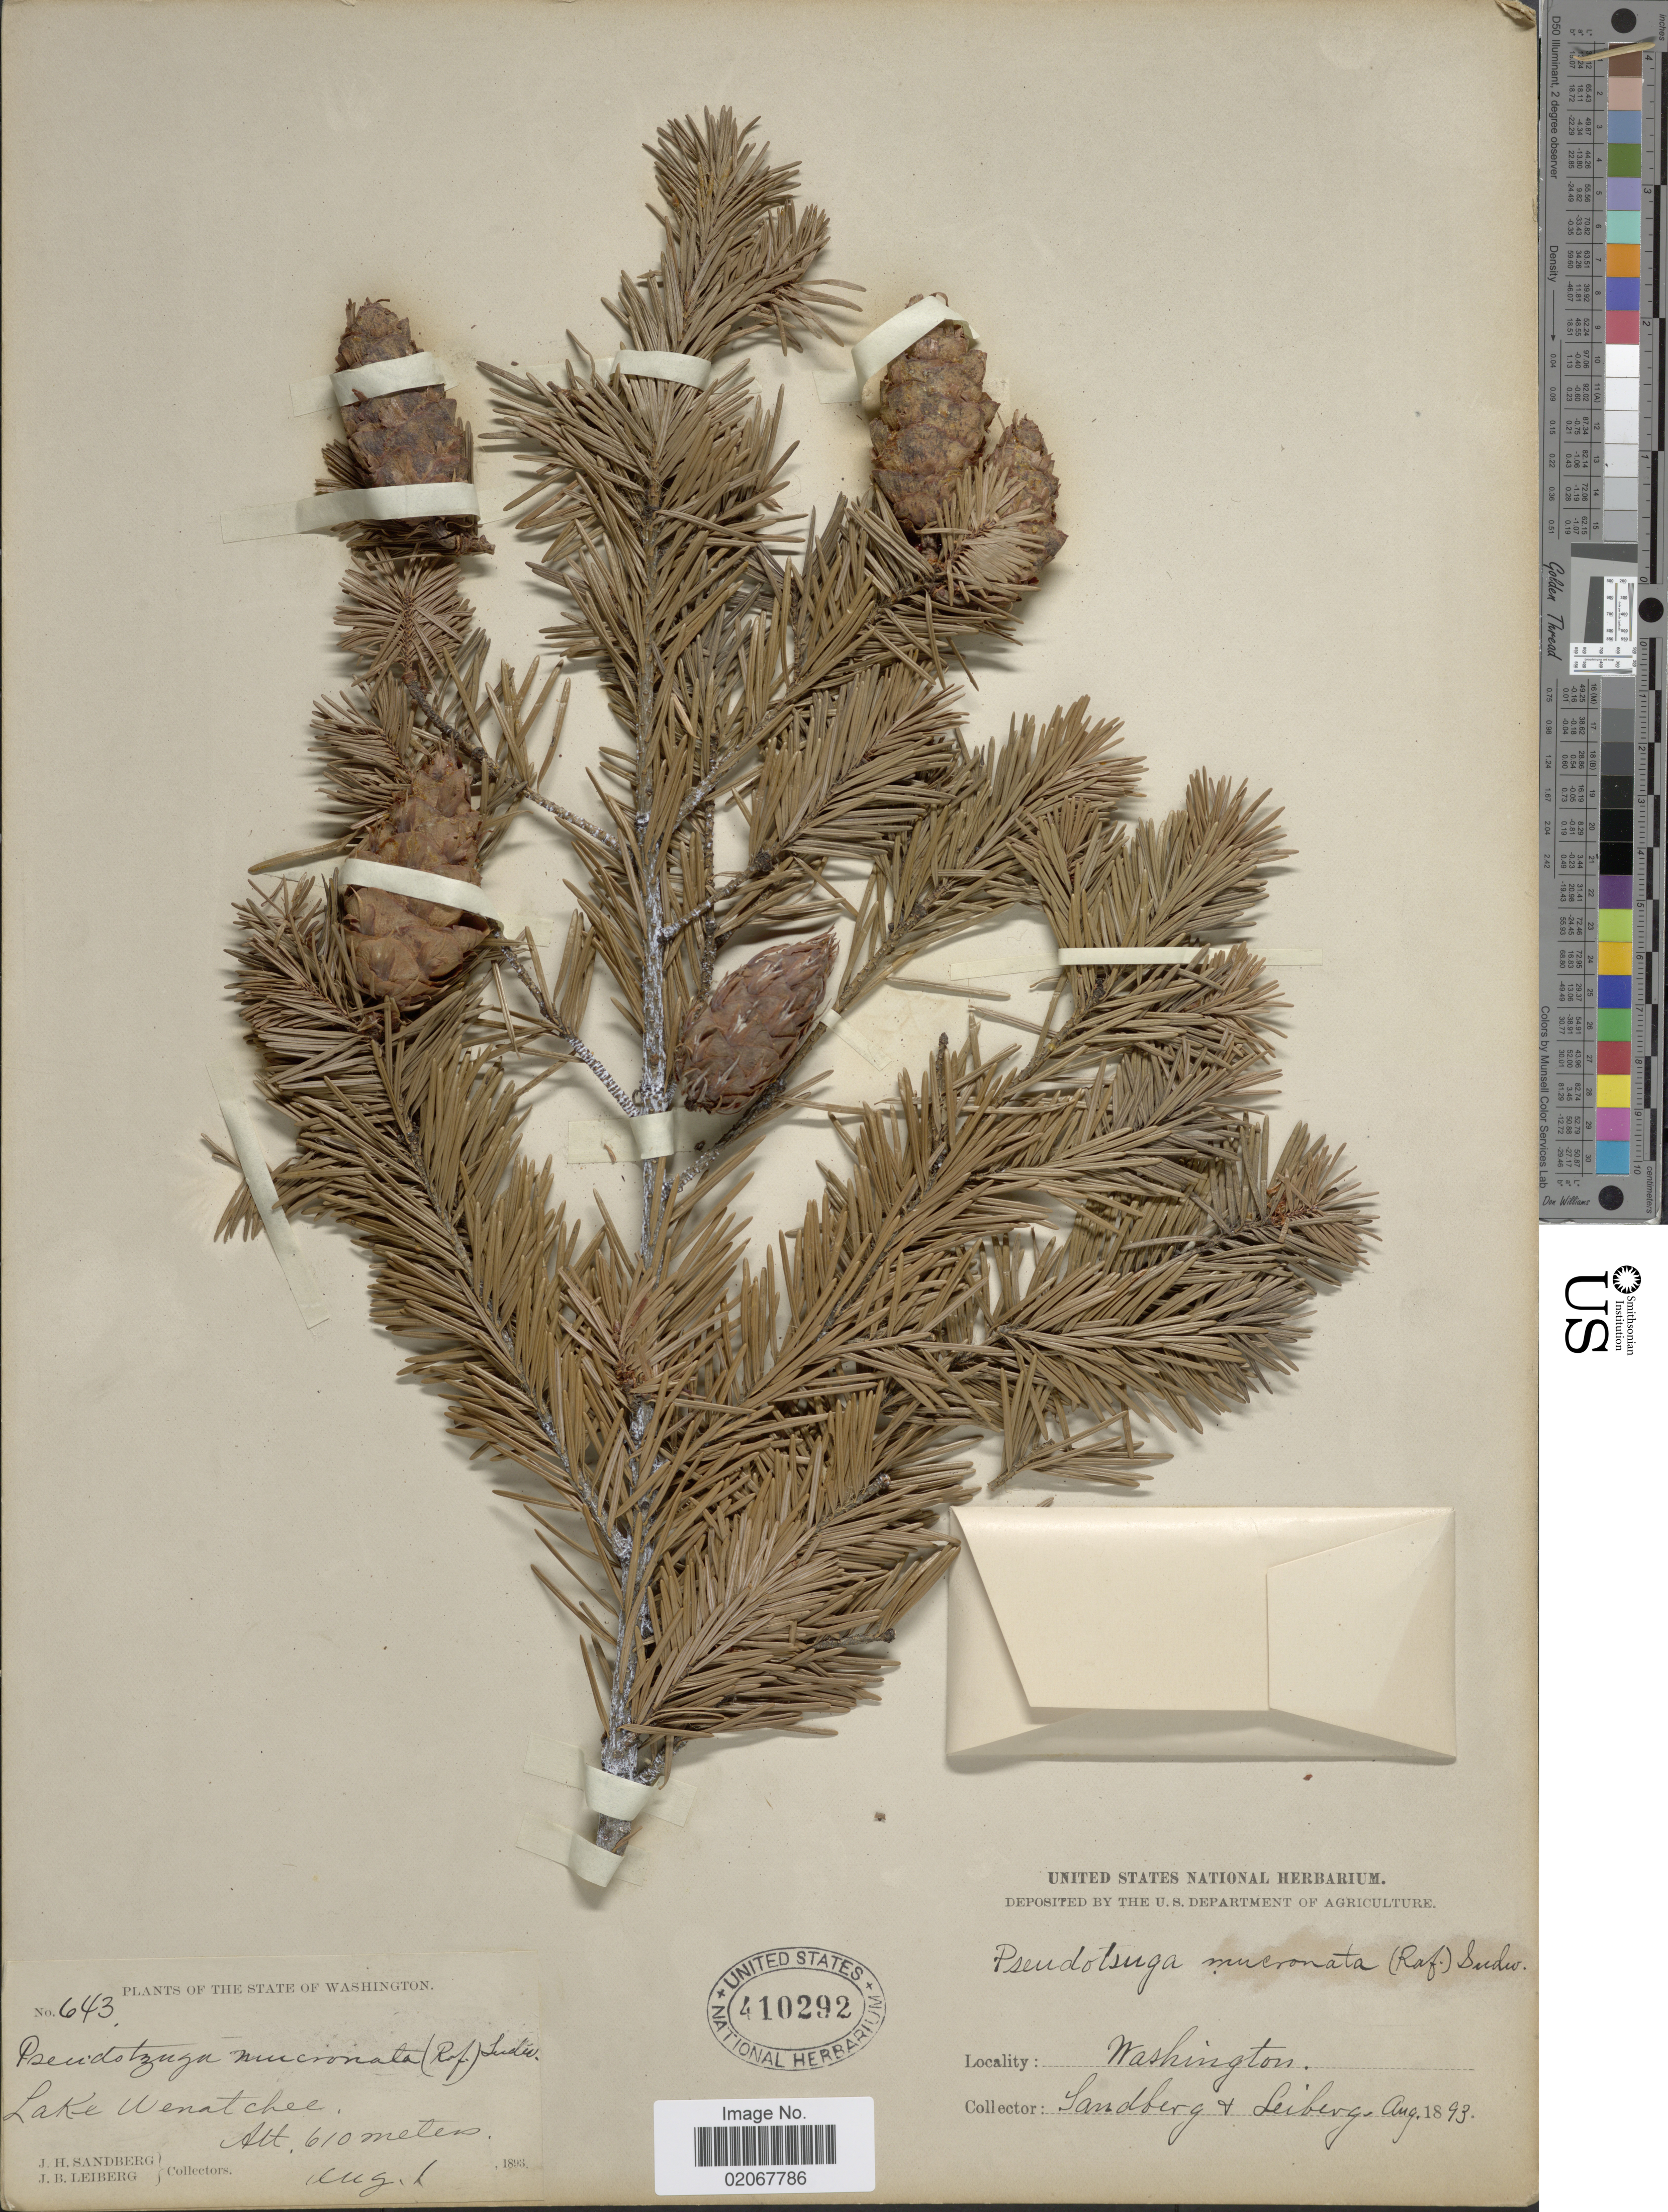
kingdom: Plantae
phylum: Tracheophyta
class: Pinopsida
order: Pinales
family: Pinaceae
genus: Pseudotsuga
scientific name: Pseudotsuga menziesii var. glauca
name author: (Beissn.) Franco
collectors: J. H. Sandberg & J. B. Leiberg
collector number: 643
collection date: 1893-08-01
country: United States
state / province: Washington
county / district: Chelan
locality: Lake Wenatchee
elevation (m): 610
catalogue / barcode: US 410292